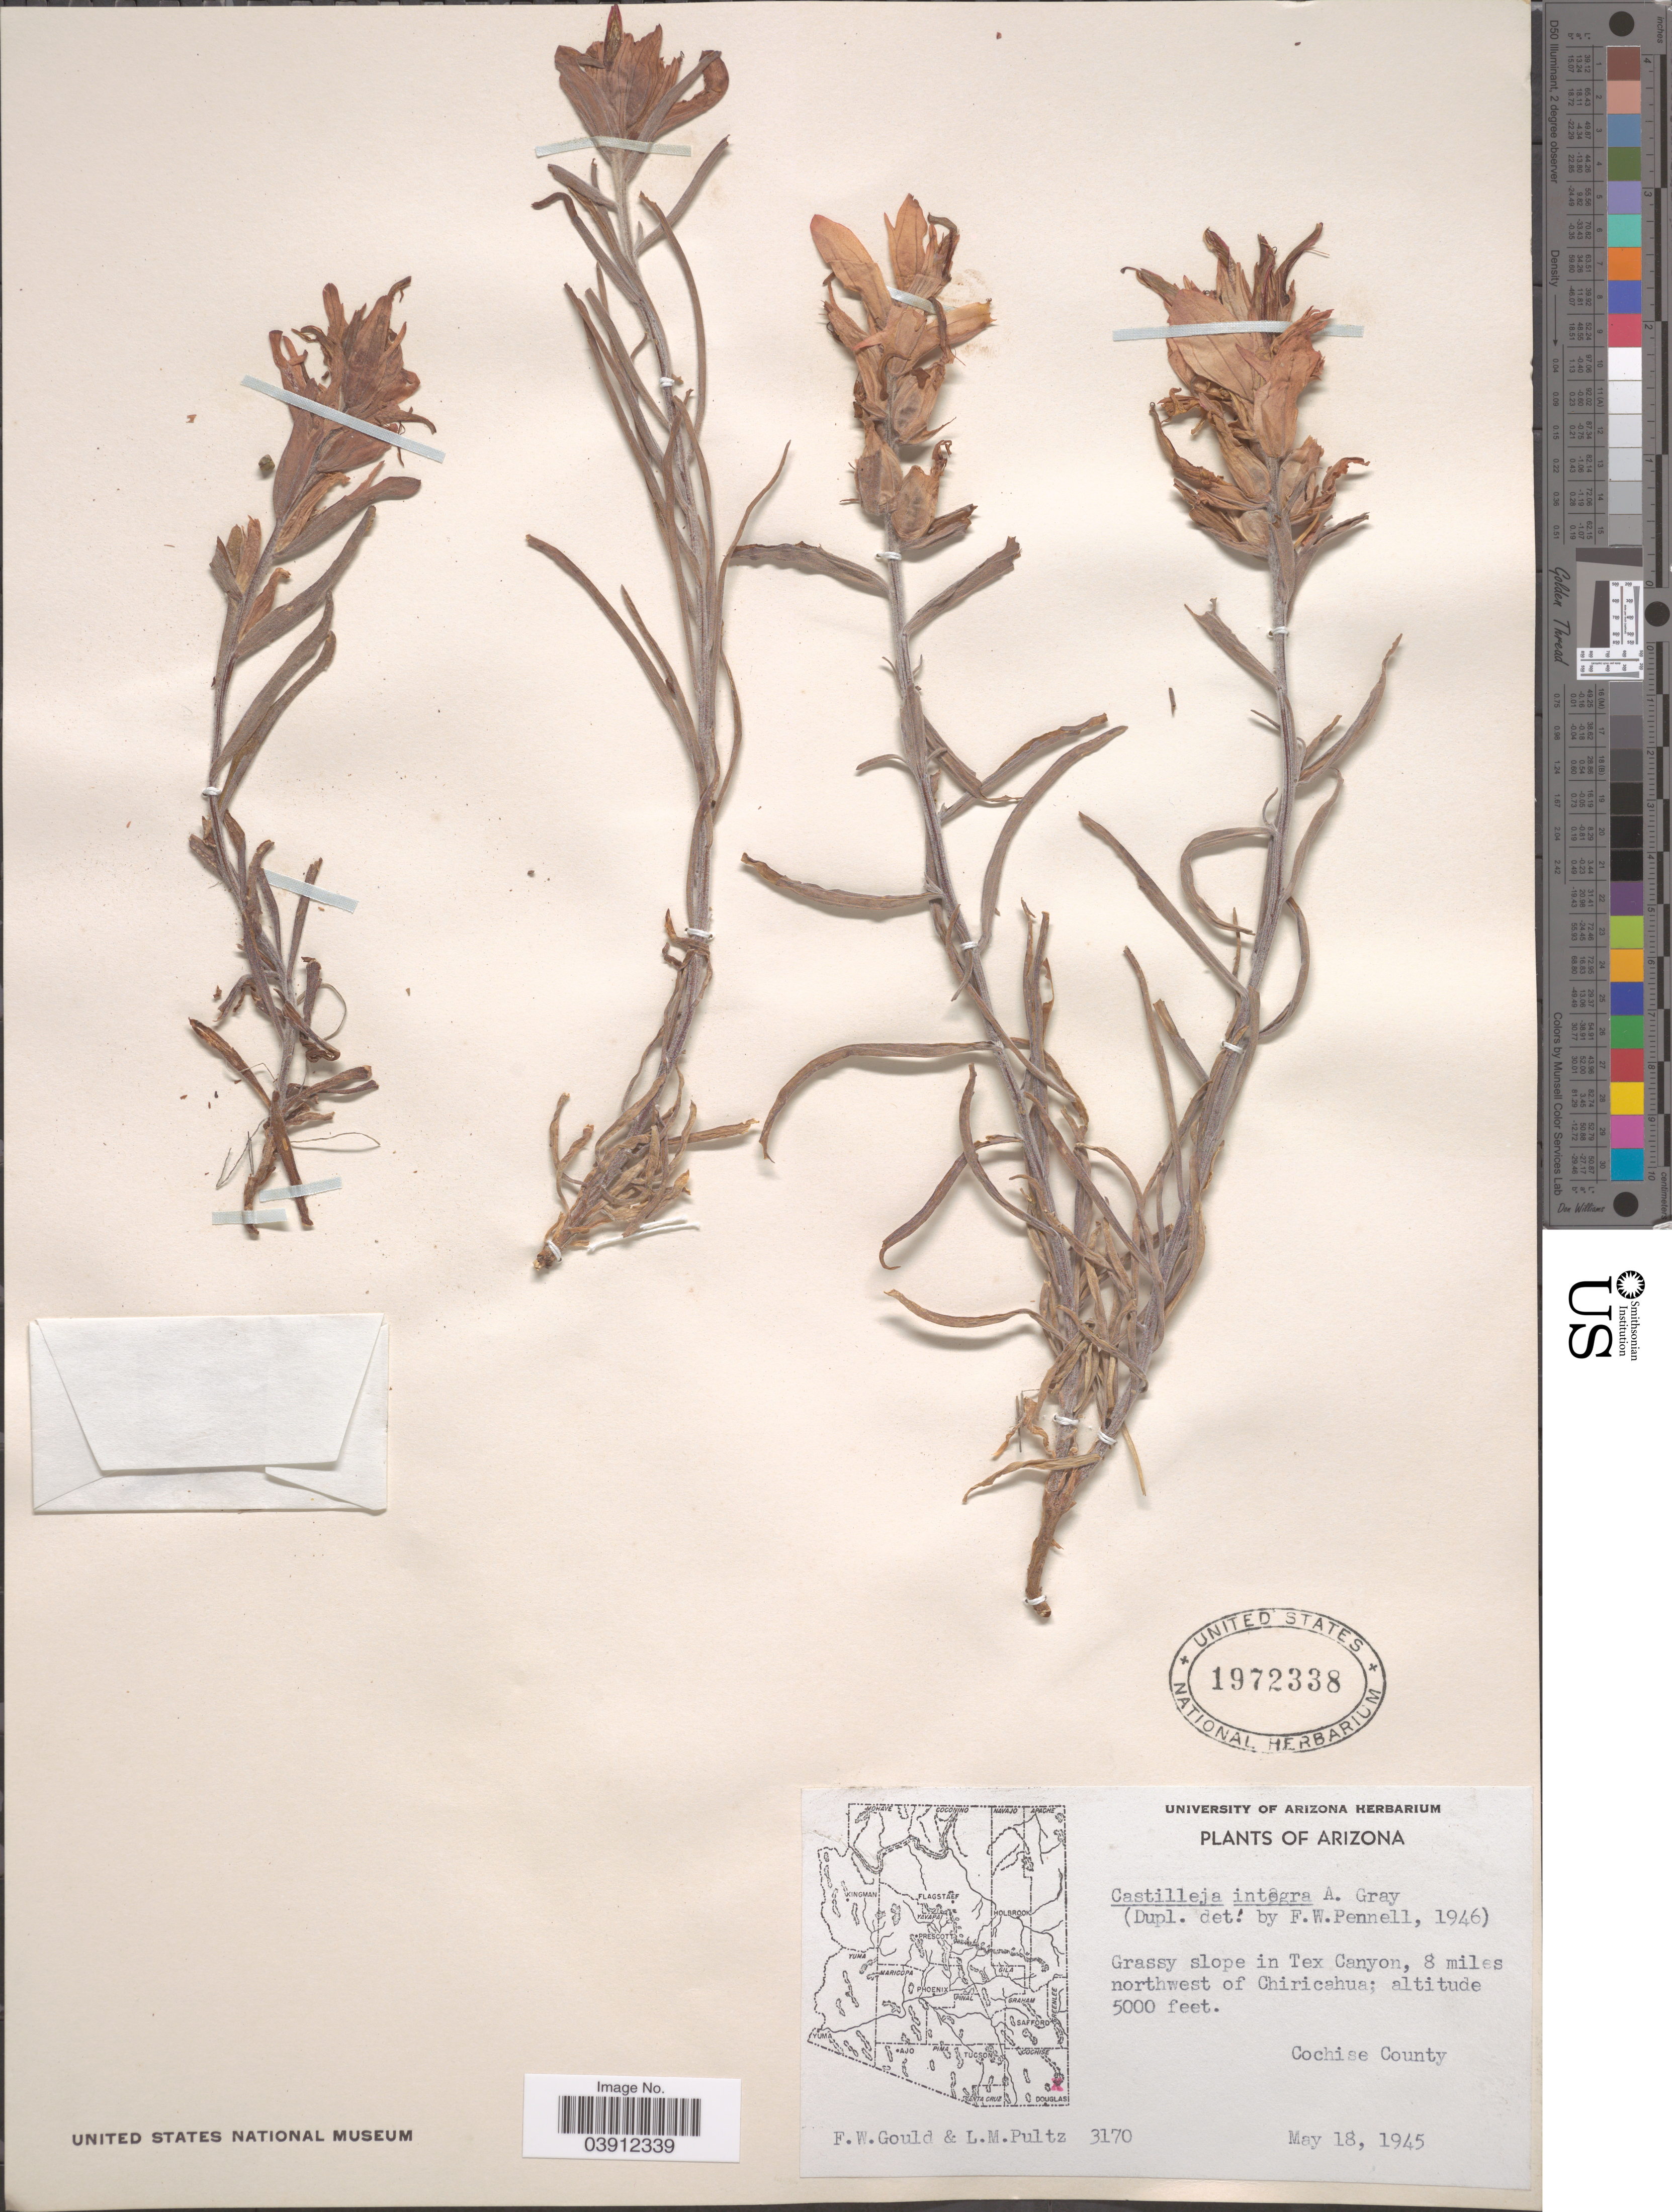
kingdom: Plantae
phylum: Tracheophyta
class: Magnoliopsida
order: Lamiales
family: Orobanchaceae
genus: Castilleja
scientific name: Castilleja integra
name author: A. Gray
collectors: F. W. Gould & L. Pultz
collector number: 3170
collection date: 1945-05-18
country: United States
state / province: Arizona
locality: Grassy slope in Tex Canyon, 8 miles northwest of Chiricahua. Cochise County.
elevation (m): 1524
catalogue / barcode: US 1972338